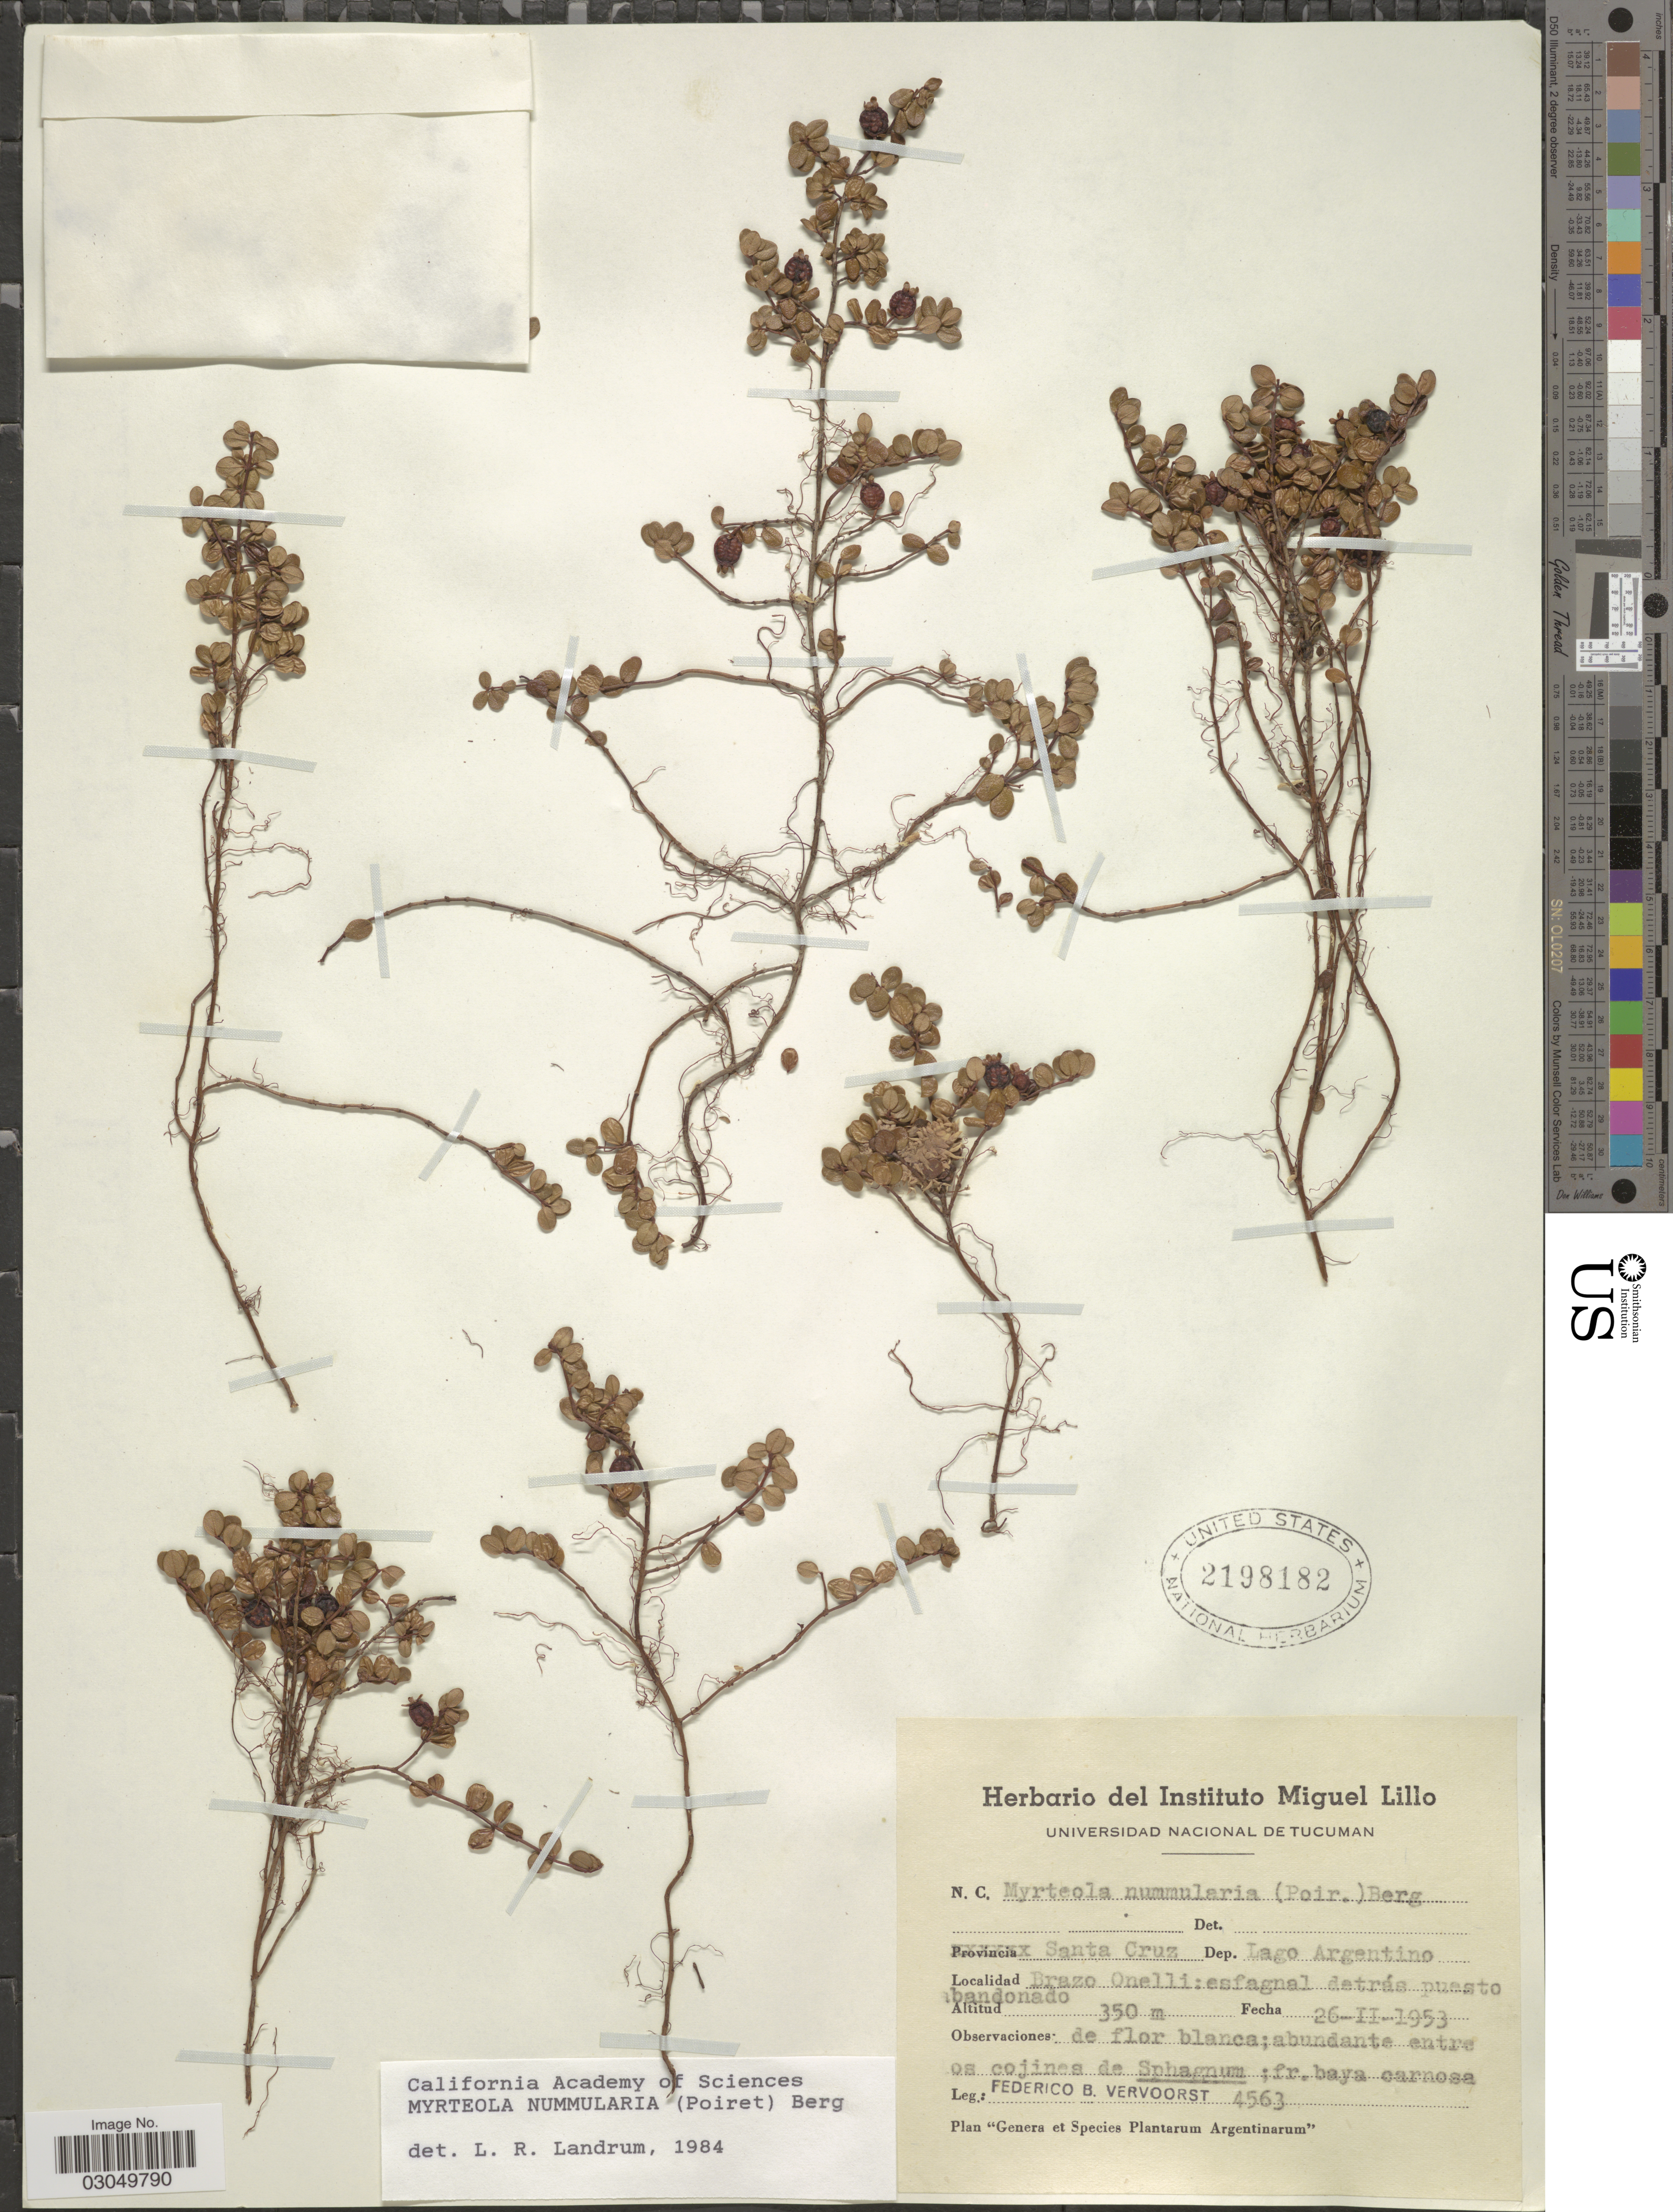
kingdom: Plantae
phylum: Tracheophyta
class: Magnoliopsida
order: Myrtales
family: Myrtaceae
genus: Myrteola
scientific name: Myrteola nummularia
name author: (Lam.) O. Berg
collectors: F. B. Vervoorst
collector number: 4563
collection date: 1953-02-26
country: Argentina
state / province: Santa Cruz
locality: Dep. Lago Argentino. Brazo Onelli.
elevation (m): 350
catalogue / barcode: US 2198182